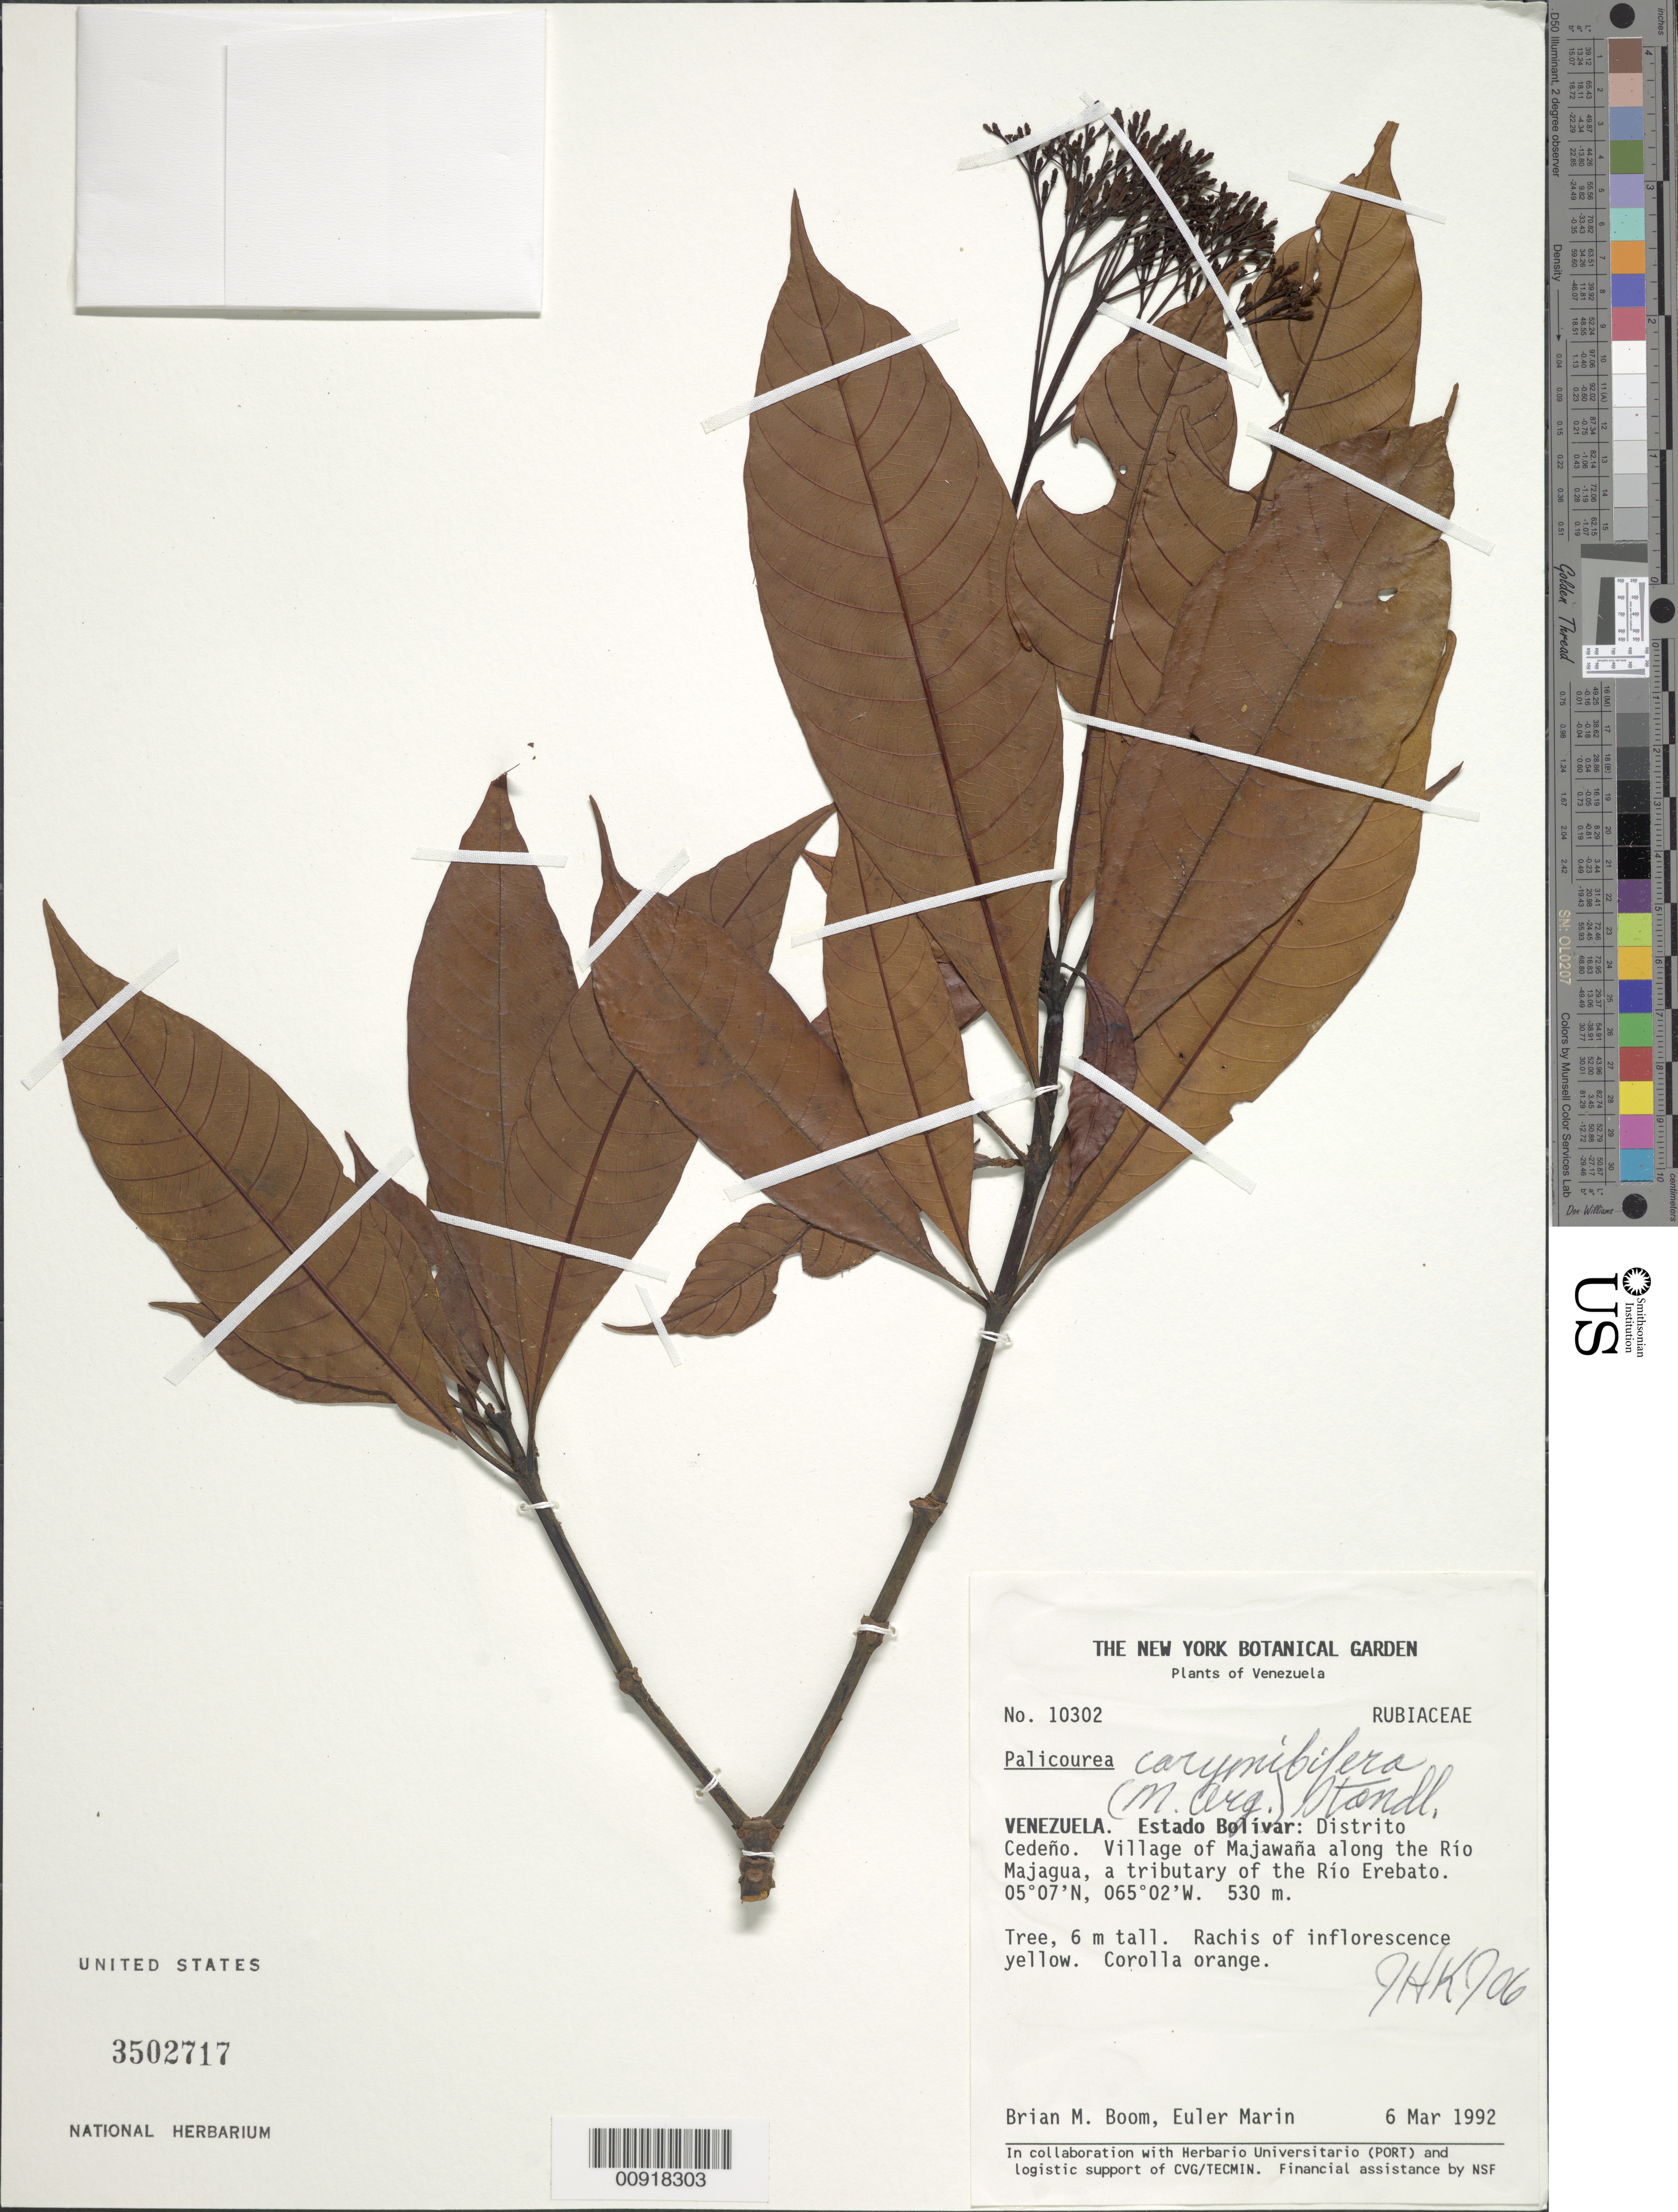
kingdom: Plantae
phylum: Tracheophyta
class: Magnoliopsida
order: Gentianales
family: Rubiaceae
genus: Palicourea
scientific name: Palicourea corymbifera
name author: (Müll. Arg.) Standl.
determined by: Kirkbride, J. H.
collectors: B. M. Boom & E. Marin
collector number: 10302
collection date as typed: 6-Mar-92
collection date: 1992-03-06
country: Venezuela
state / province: Bolívar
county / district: Cedeño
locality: Majawana village along the Río Majagua, tributary of the Río Erebato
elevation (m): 530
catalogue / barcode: US 3502717